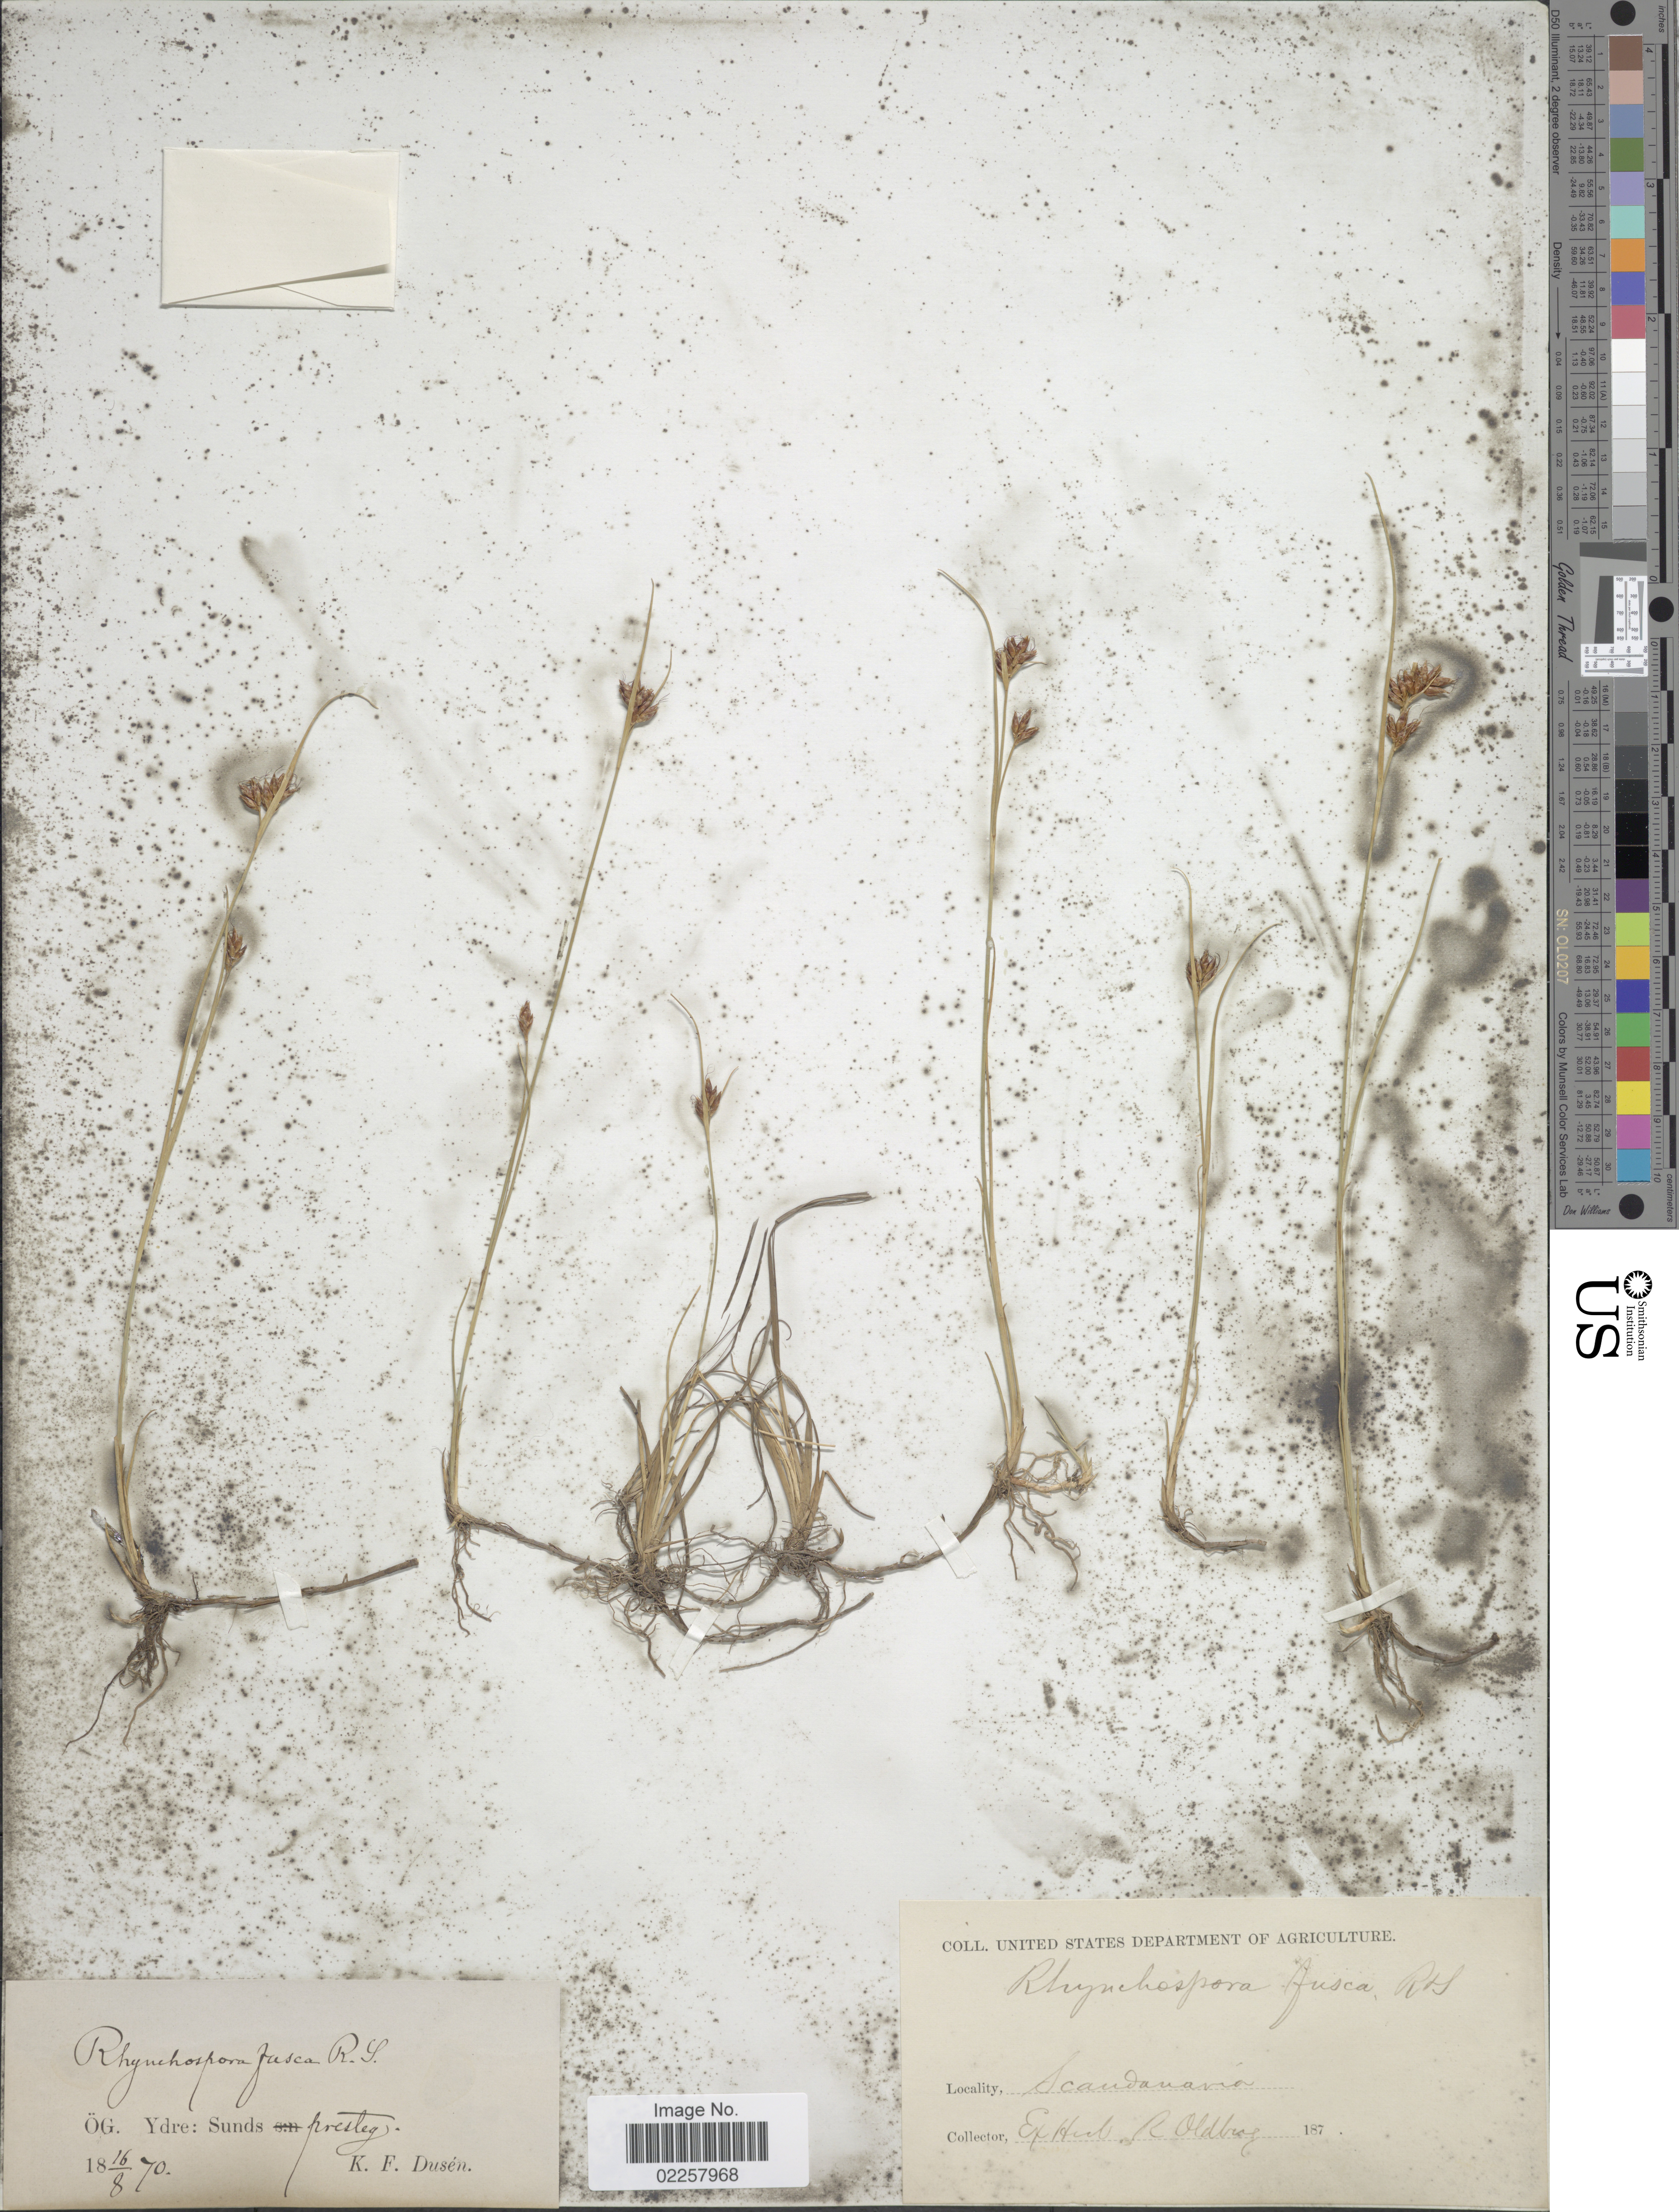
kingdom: Plantae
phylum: Tracheophyta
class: Liliopsida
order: Poales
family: Cyperaceae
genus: Rhynchospora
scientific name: Rhynchospora fusca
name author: (L.) W.T. Aiton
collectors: K. Dusén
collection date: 1870-08-16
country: Sweden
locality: OG, Ydre: Sunds, Scandanavia